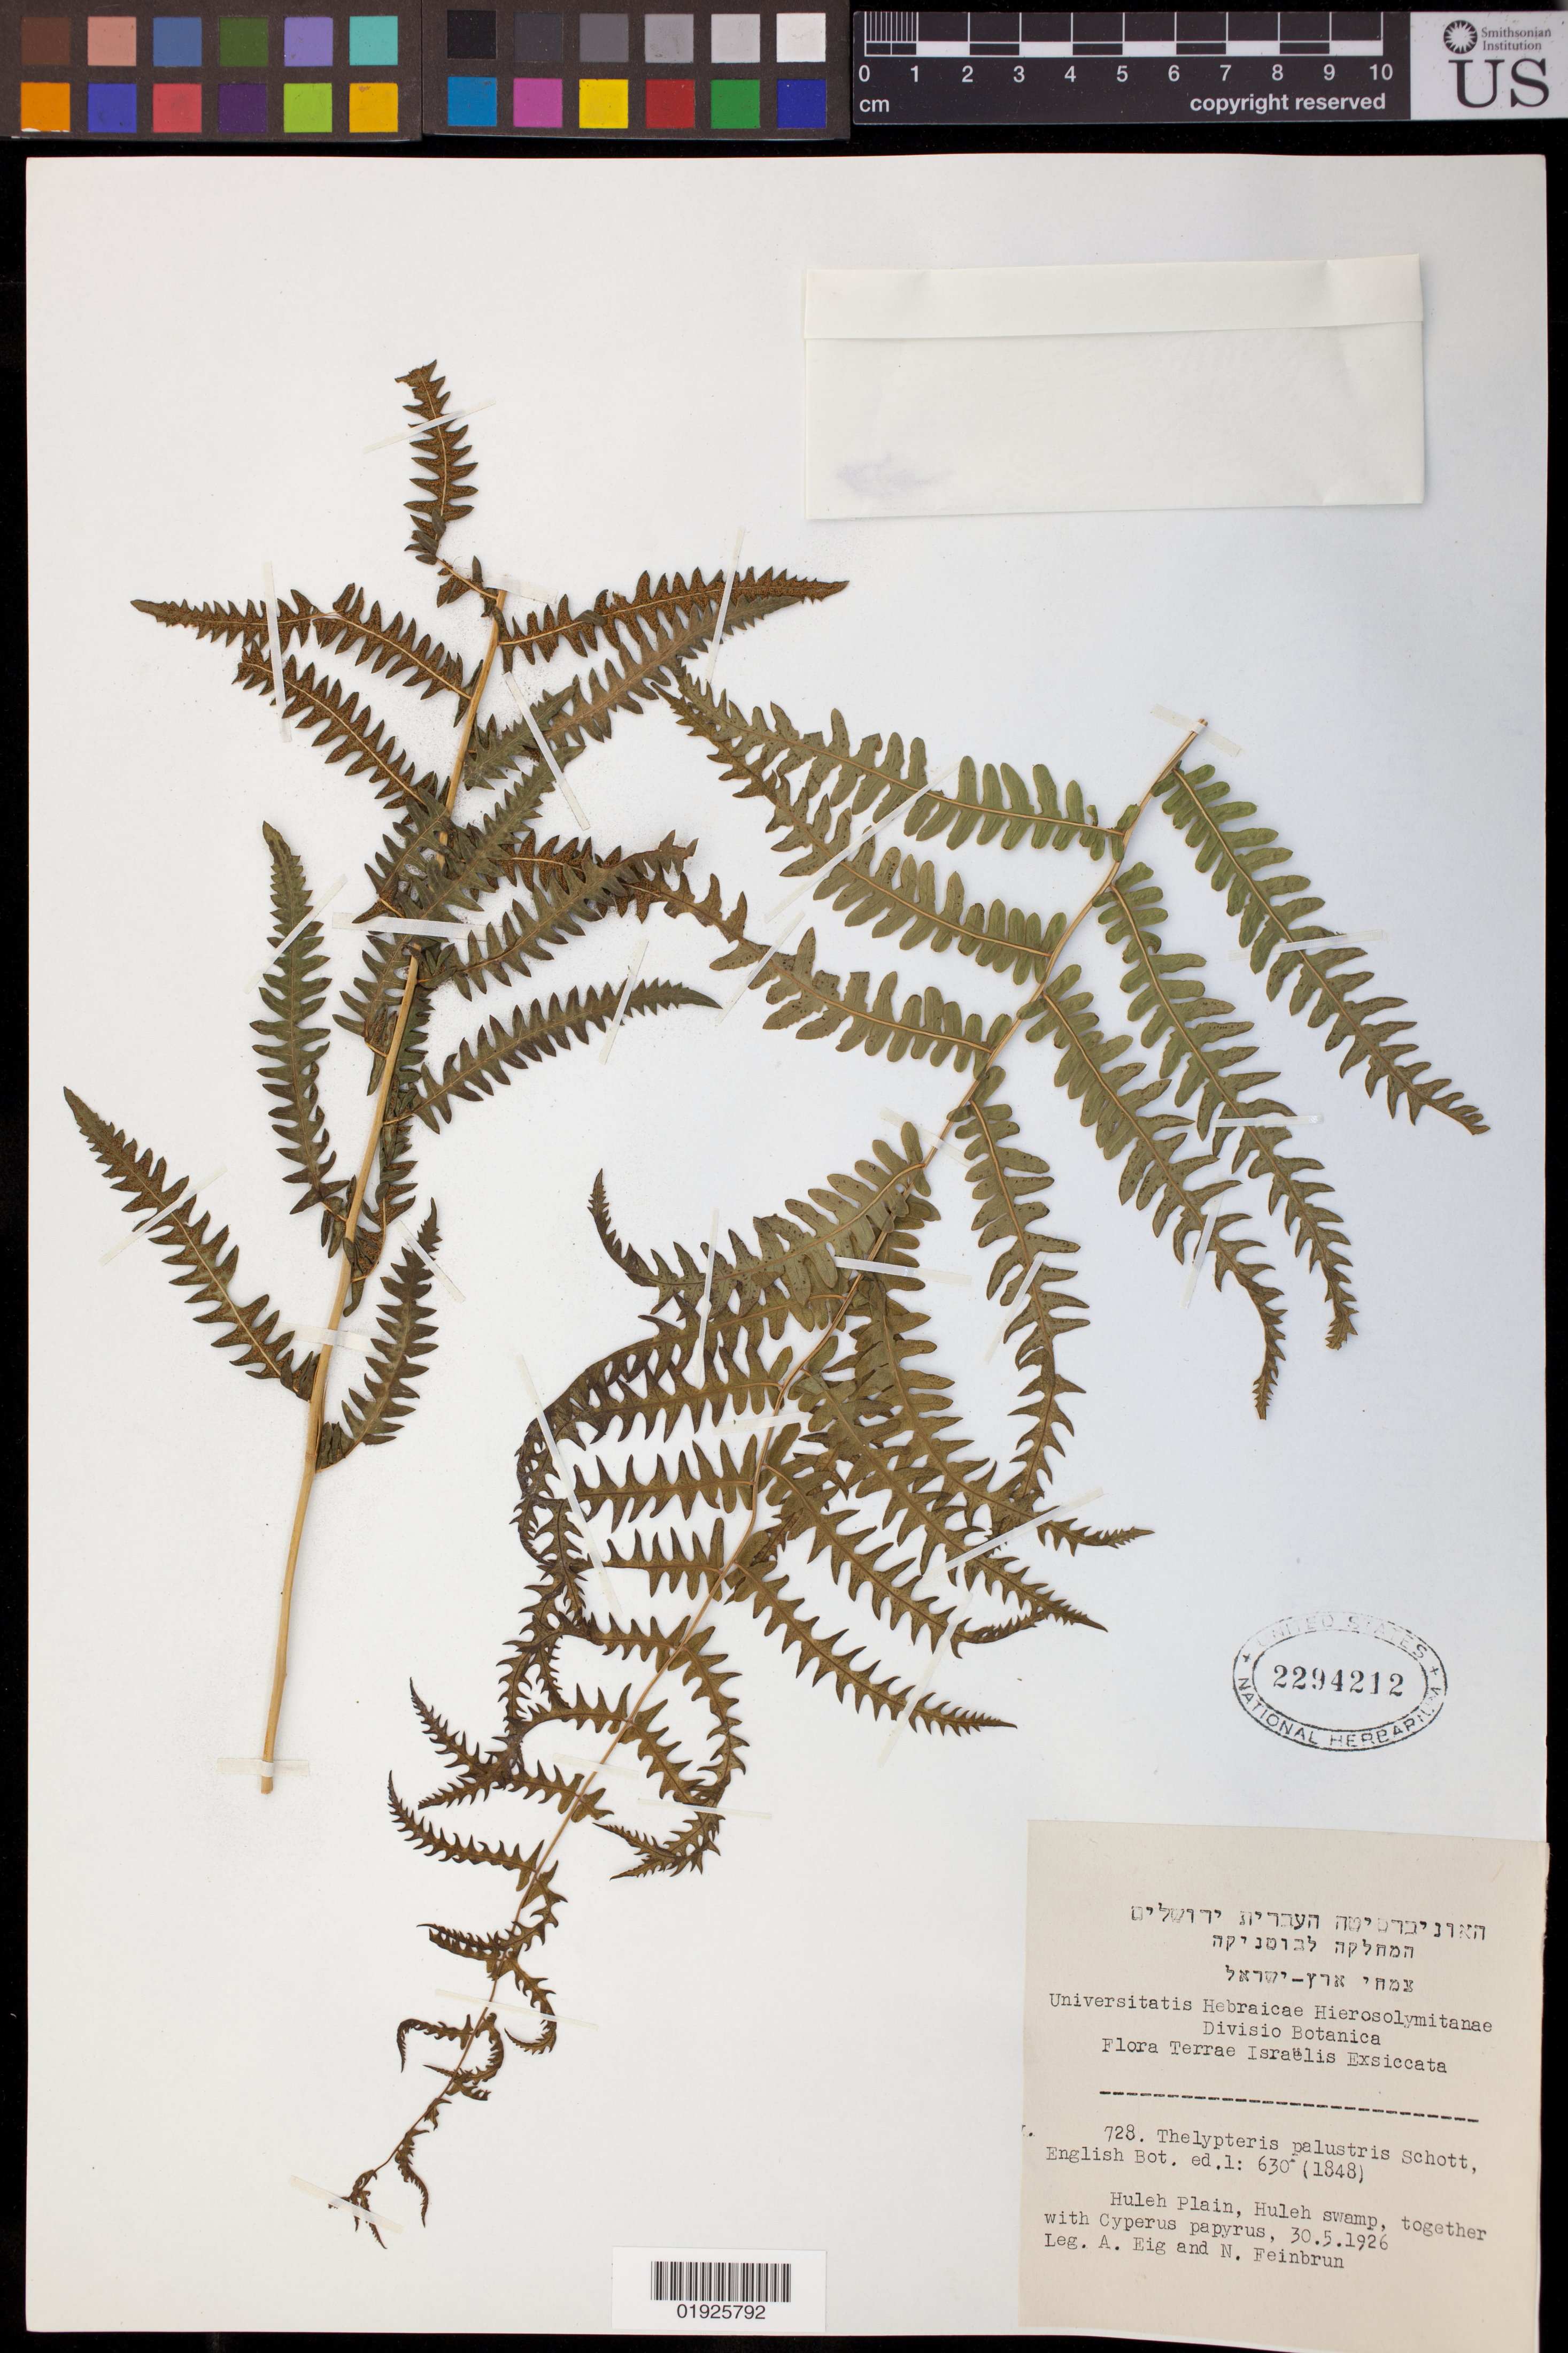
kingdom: Plantae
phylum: Tracheophyta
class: Polypodiopsida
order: Polypodiales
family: Thelypteridaceae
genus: Thelypteris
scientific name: Thelypteris palustris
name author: (Salisb.) Schott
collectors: A. Eig & N. Feinbrun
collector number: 728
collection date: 1926-05-30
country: Jordan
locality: Huleh Plain, Huleh swamp.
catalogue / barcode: US 2294212